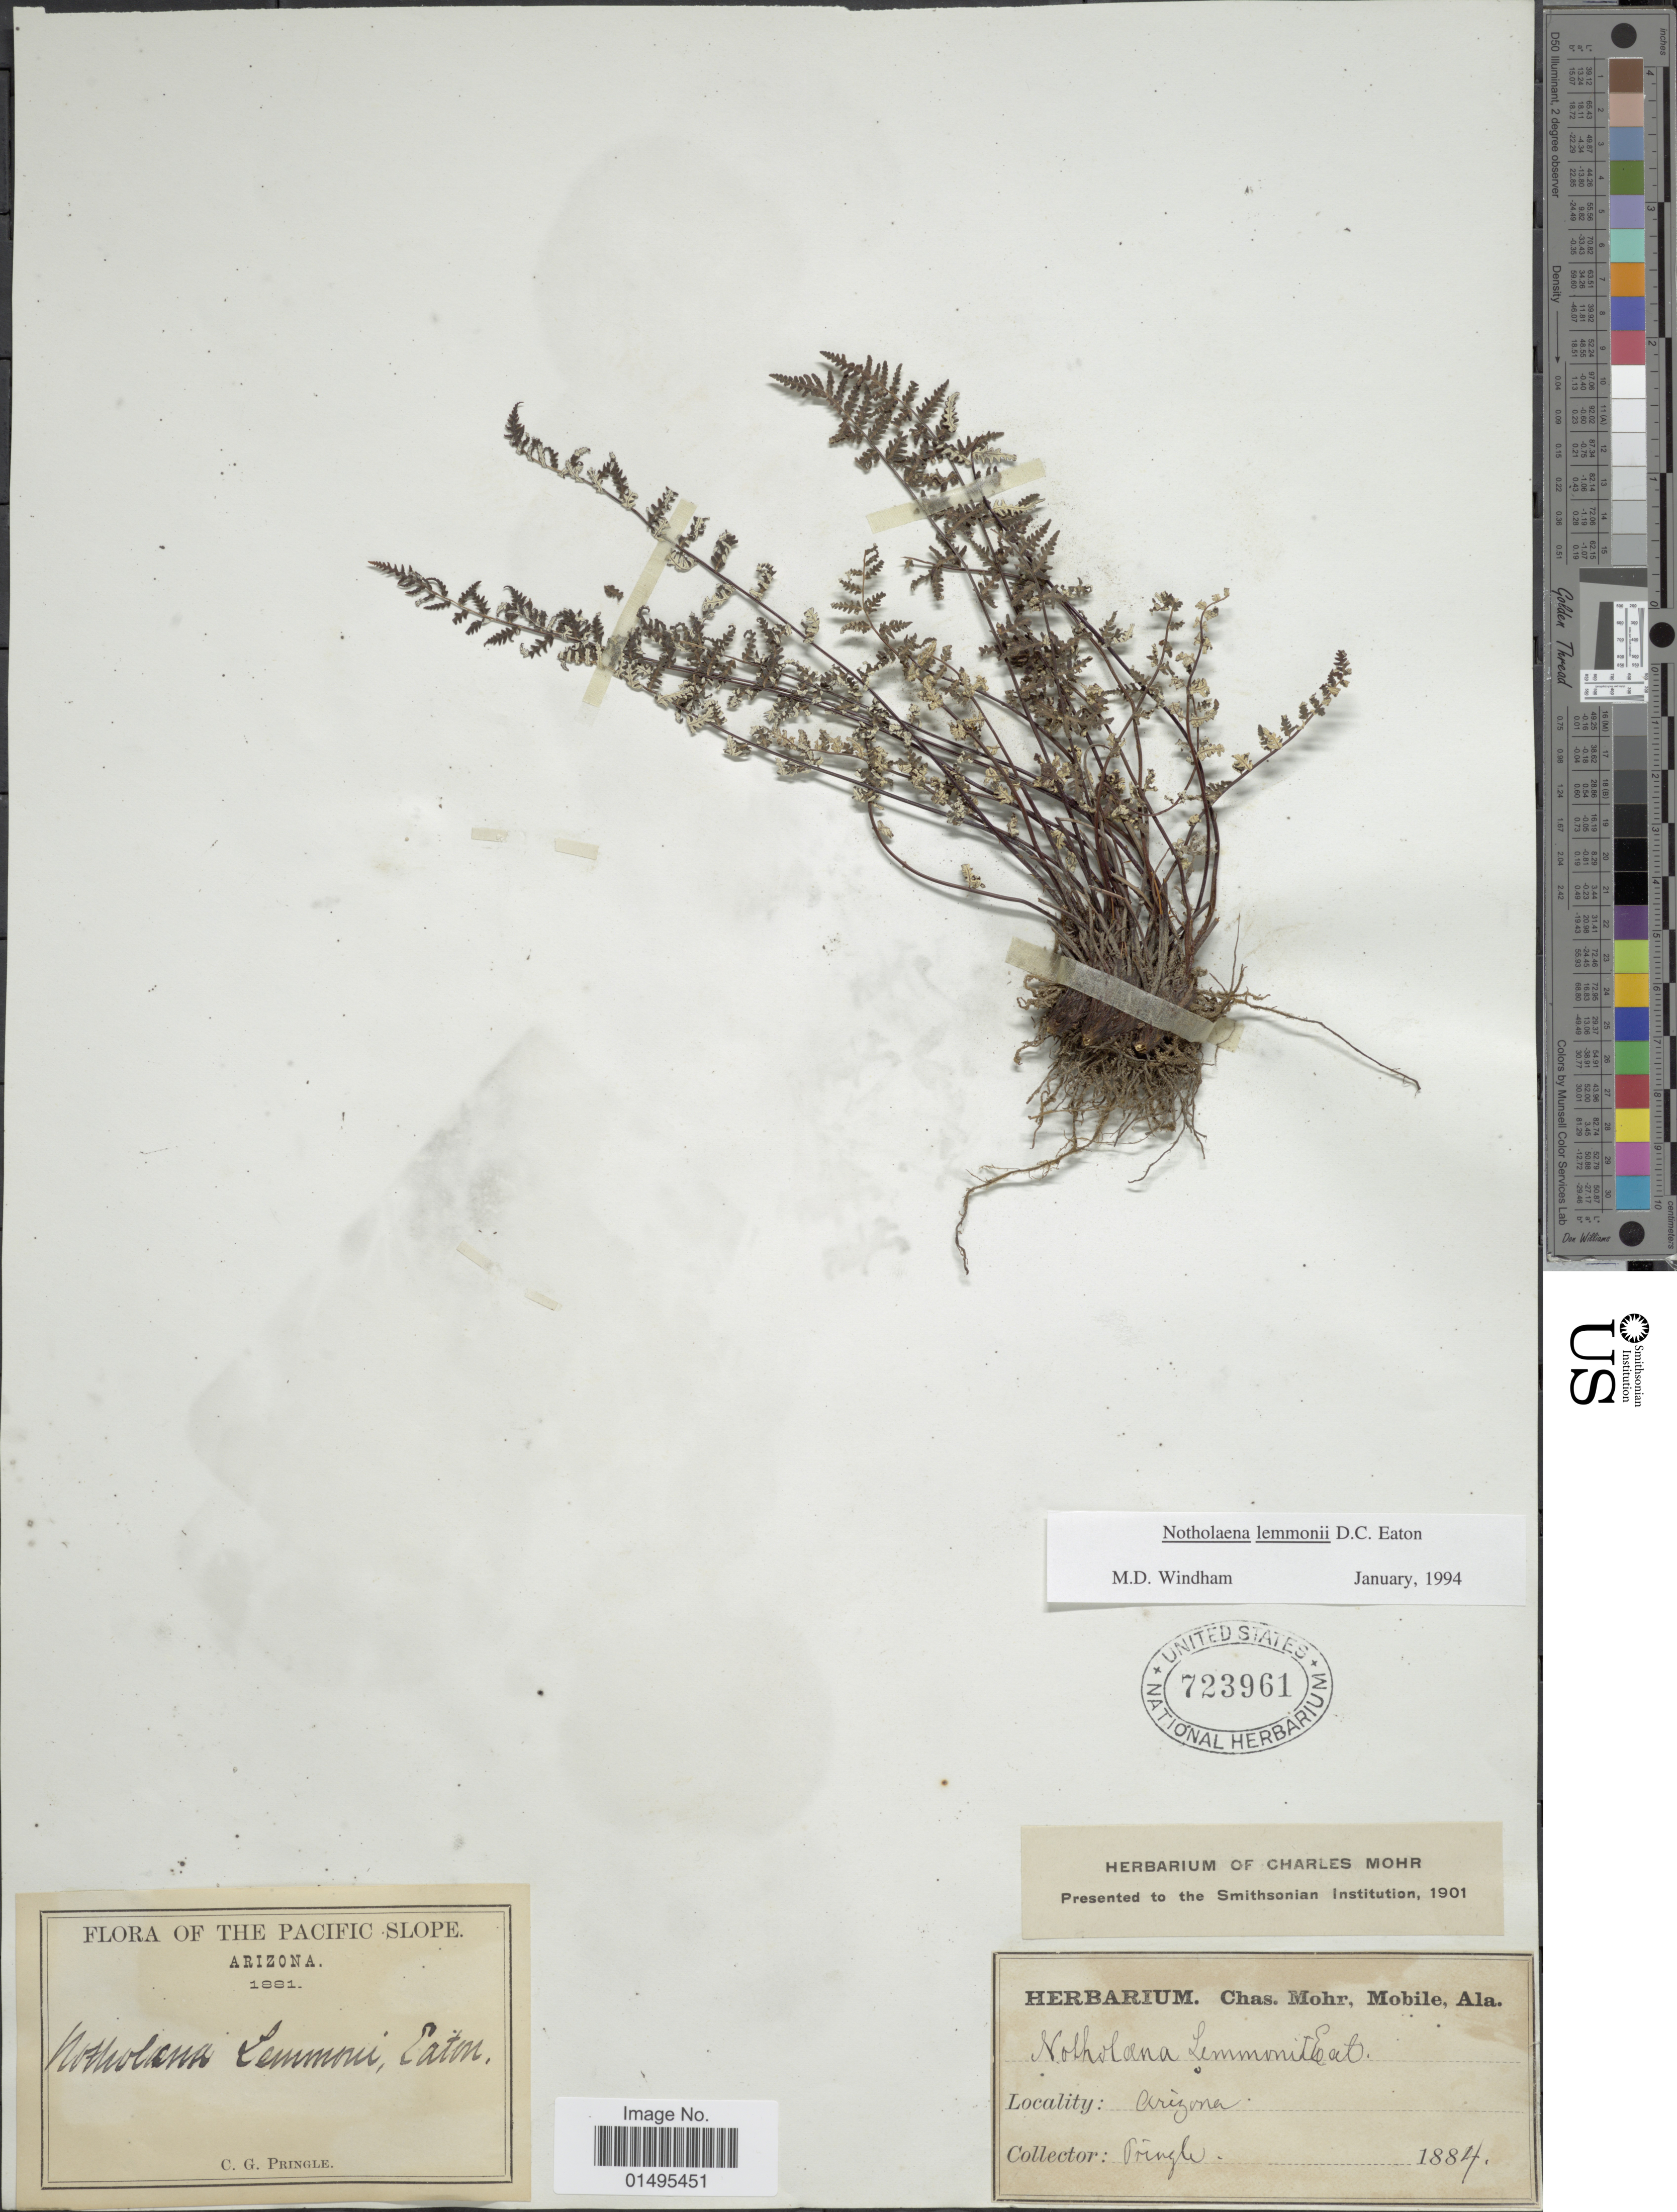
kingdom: Plantae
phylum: Tracheophyta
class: Polypodiopsida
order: Polypodiales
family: Pteridaceae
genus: Notholaena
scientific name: Notholaena lemmonii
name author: D.C. Eaton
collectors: C. G. Pringle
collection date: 1884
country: United States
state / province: Arizona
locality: Pacific Slopes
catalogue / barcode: US 723961